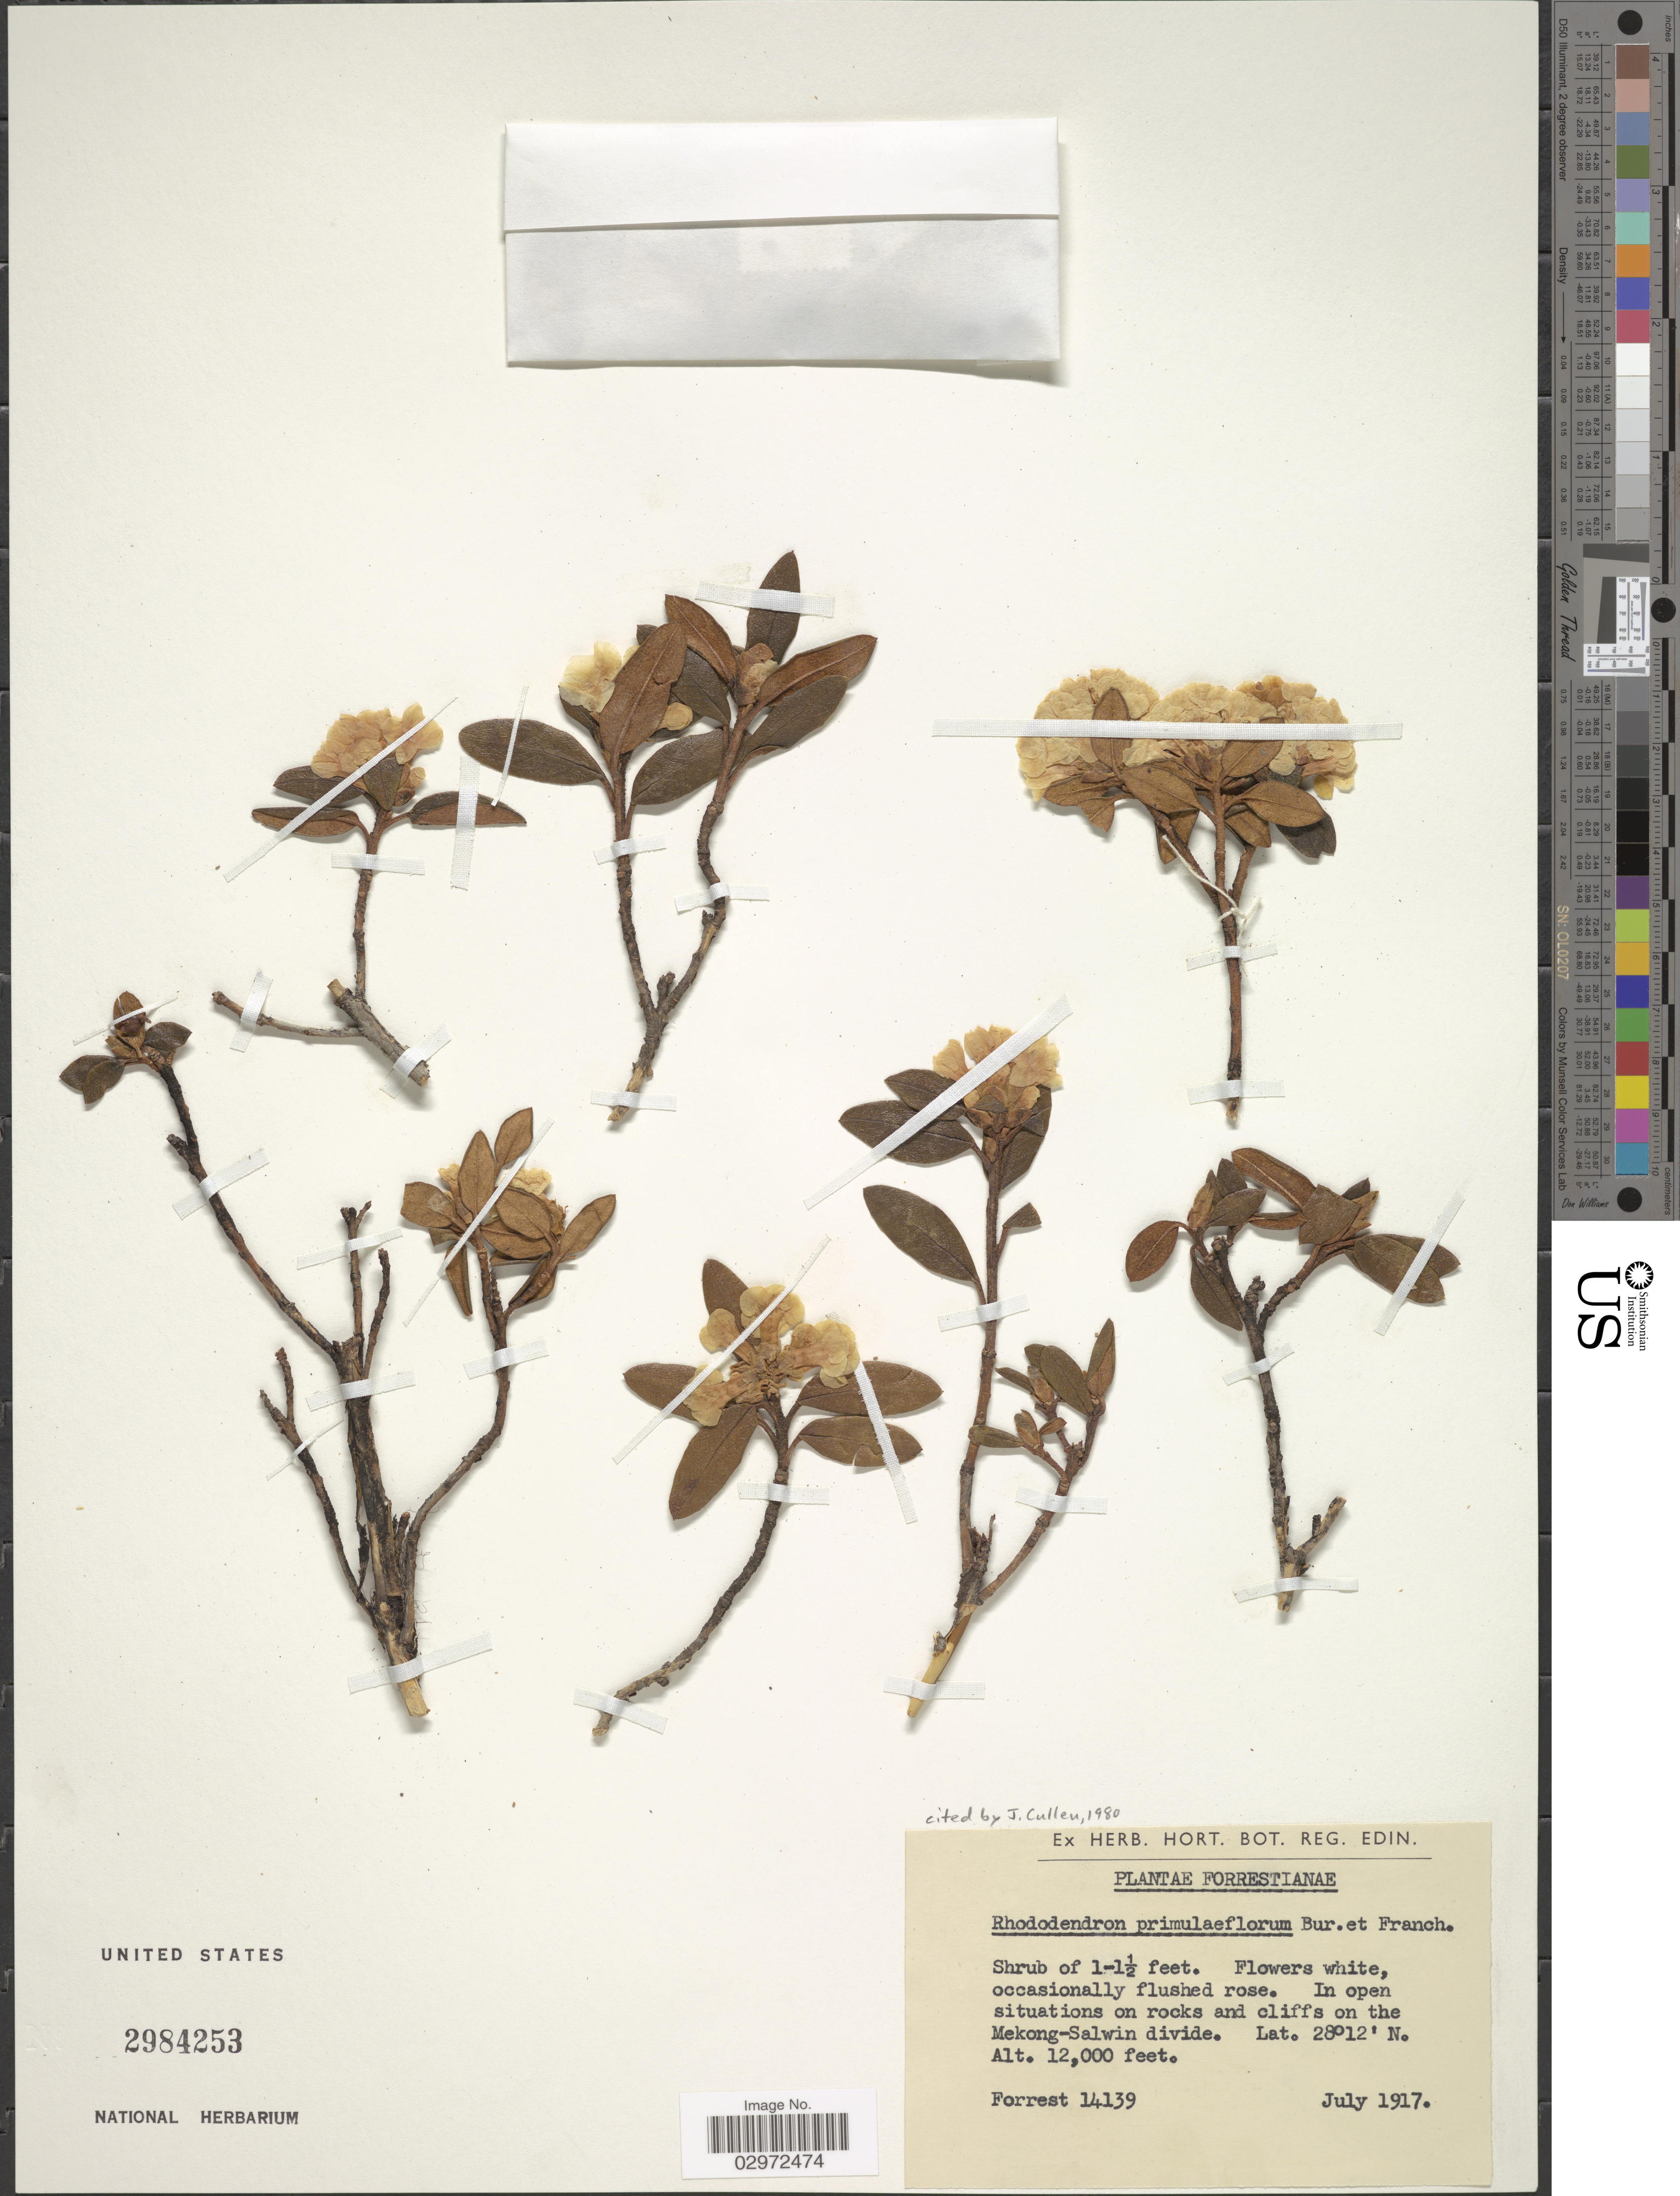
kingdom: Plantae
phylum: Tracheophyta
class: Magnoliopsida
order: Ericales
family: Ericaceae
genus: Rhododendron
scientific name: Rhododendron primuliflorum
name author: É. Bureau & Franch.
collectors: -. Forrest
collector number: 14139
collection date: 1917-07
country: China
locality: In open situations on rocks and cliffs on the Mekong-Salwin divide.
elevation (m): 3658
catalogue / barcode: US 2984253